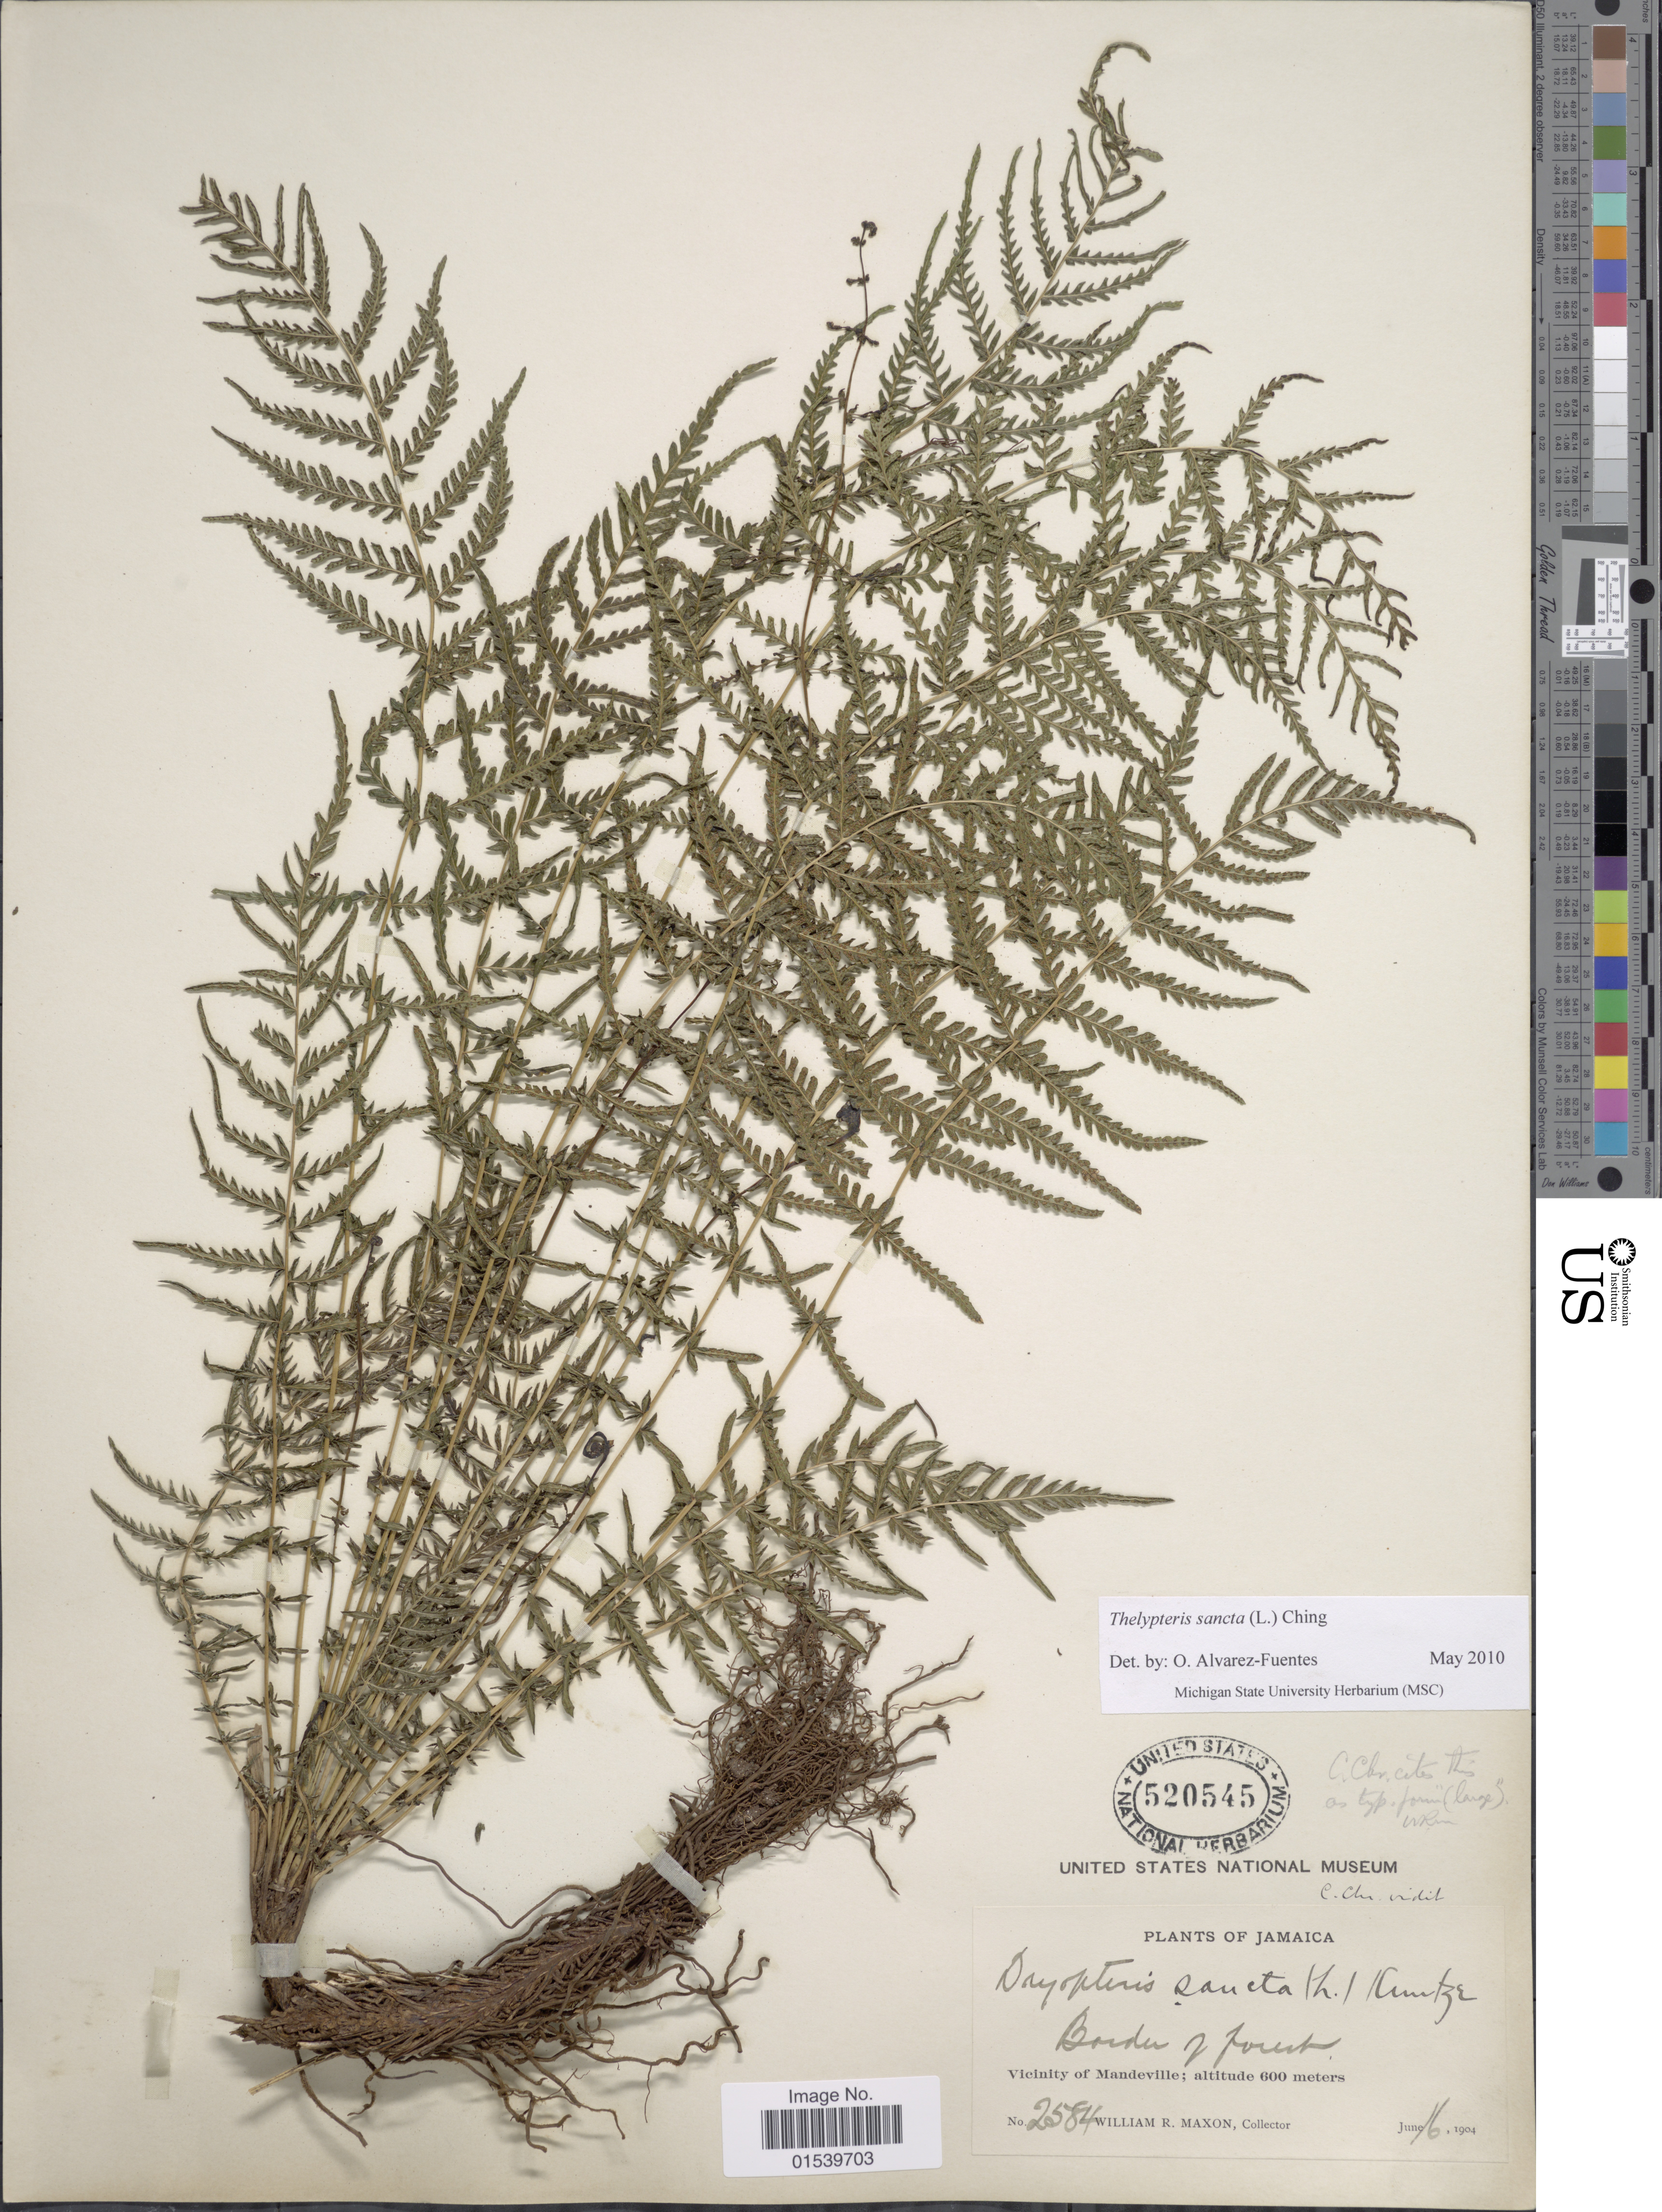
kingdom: Plantae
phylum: Tracheophyta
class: Polypodiopsida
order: Polypodiales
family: Thelypteridaceae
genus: Amauropelta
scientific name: Amauropelta sancta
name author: (L.) Pic. Serm.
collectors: W. R. Maxon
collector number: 2584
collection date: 1904-06-16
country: Jamaica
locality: Border of forest, Vicinity of Mandeville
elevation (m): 600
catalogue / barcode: US 520545